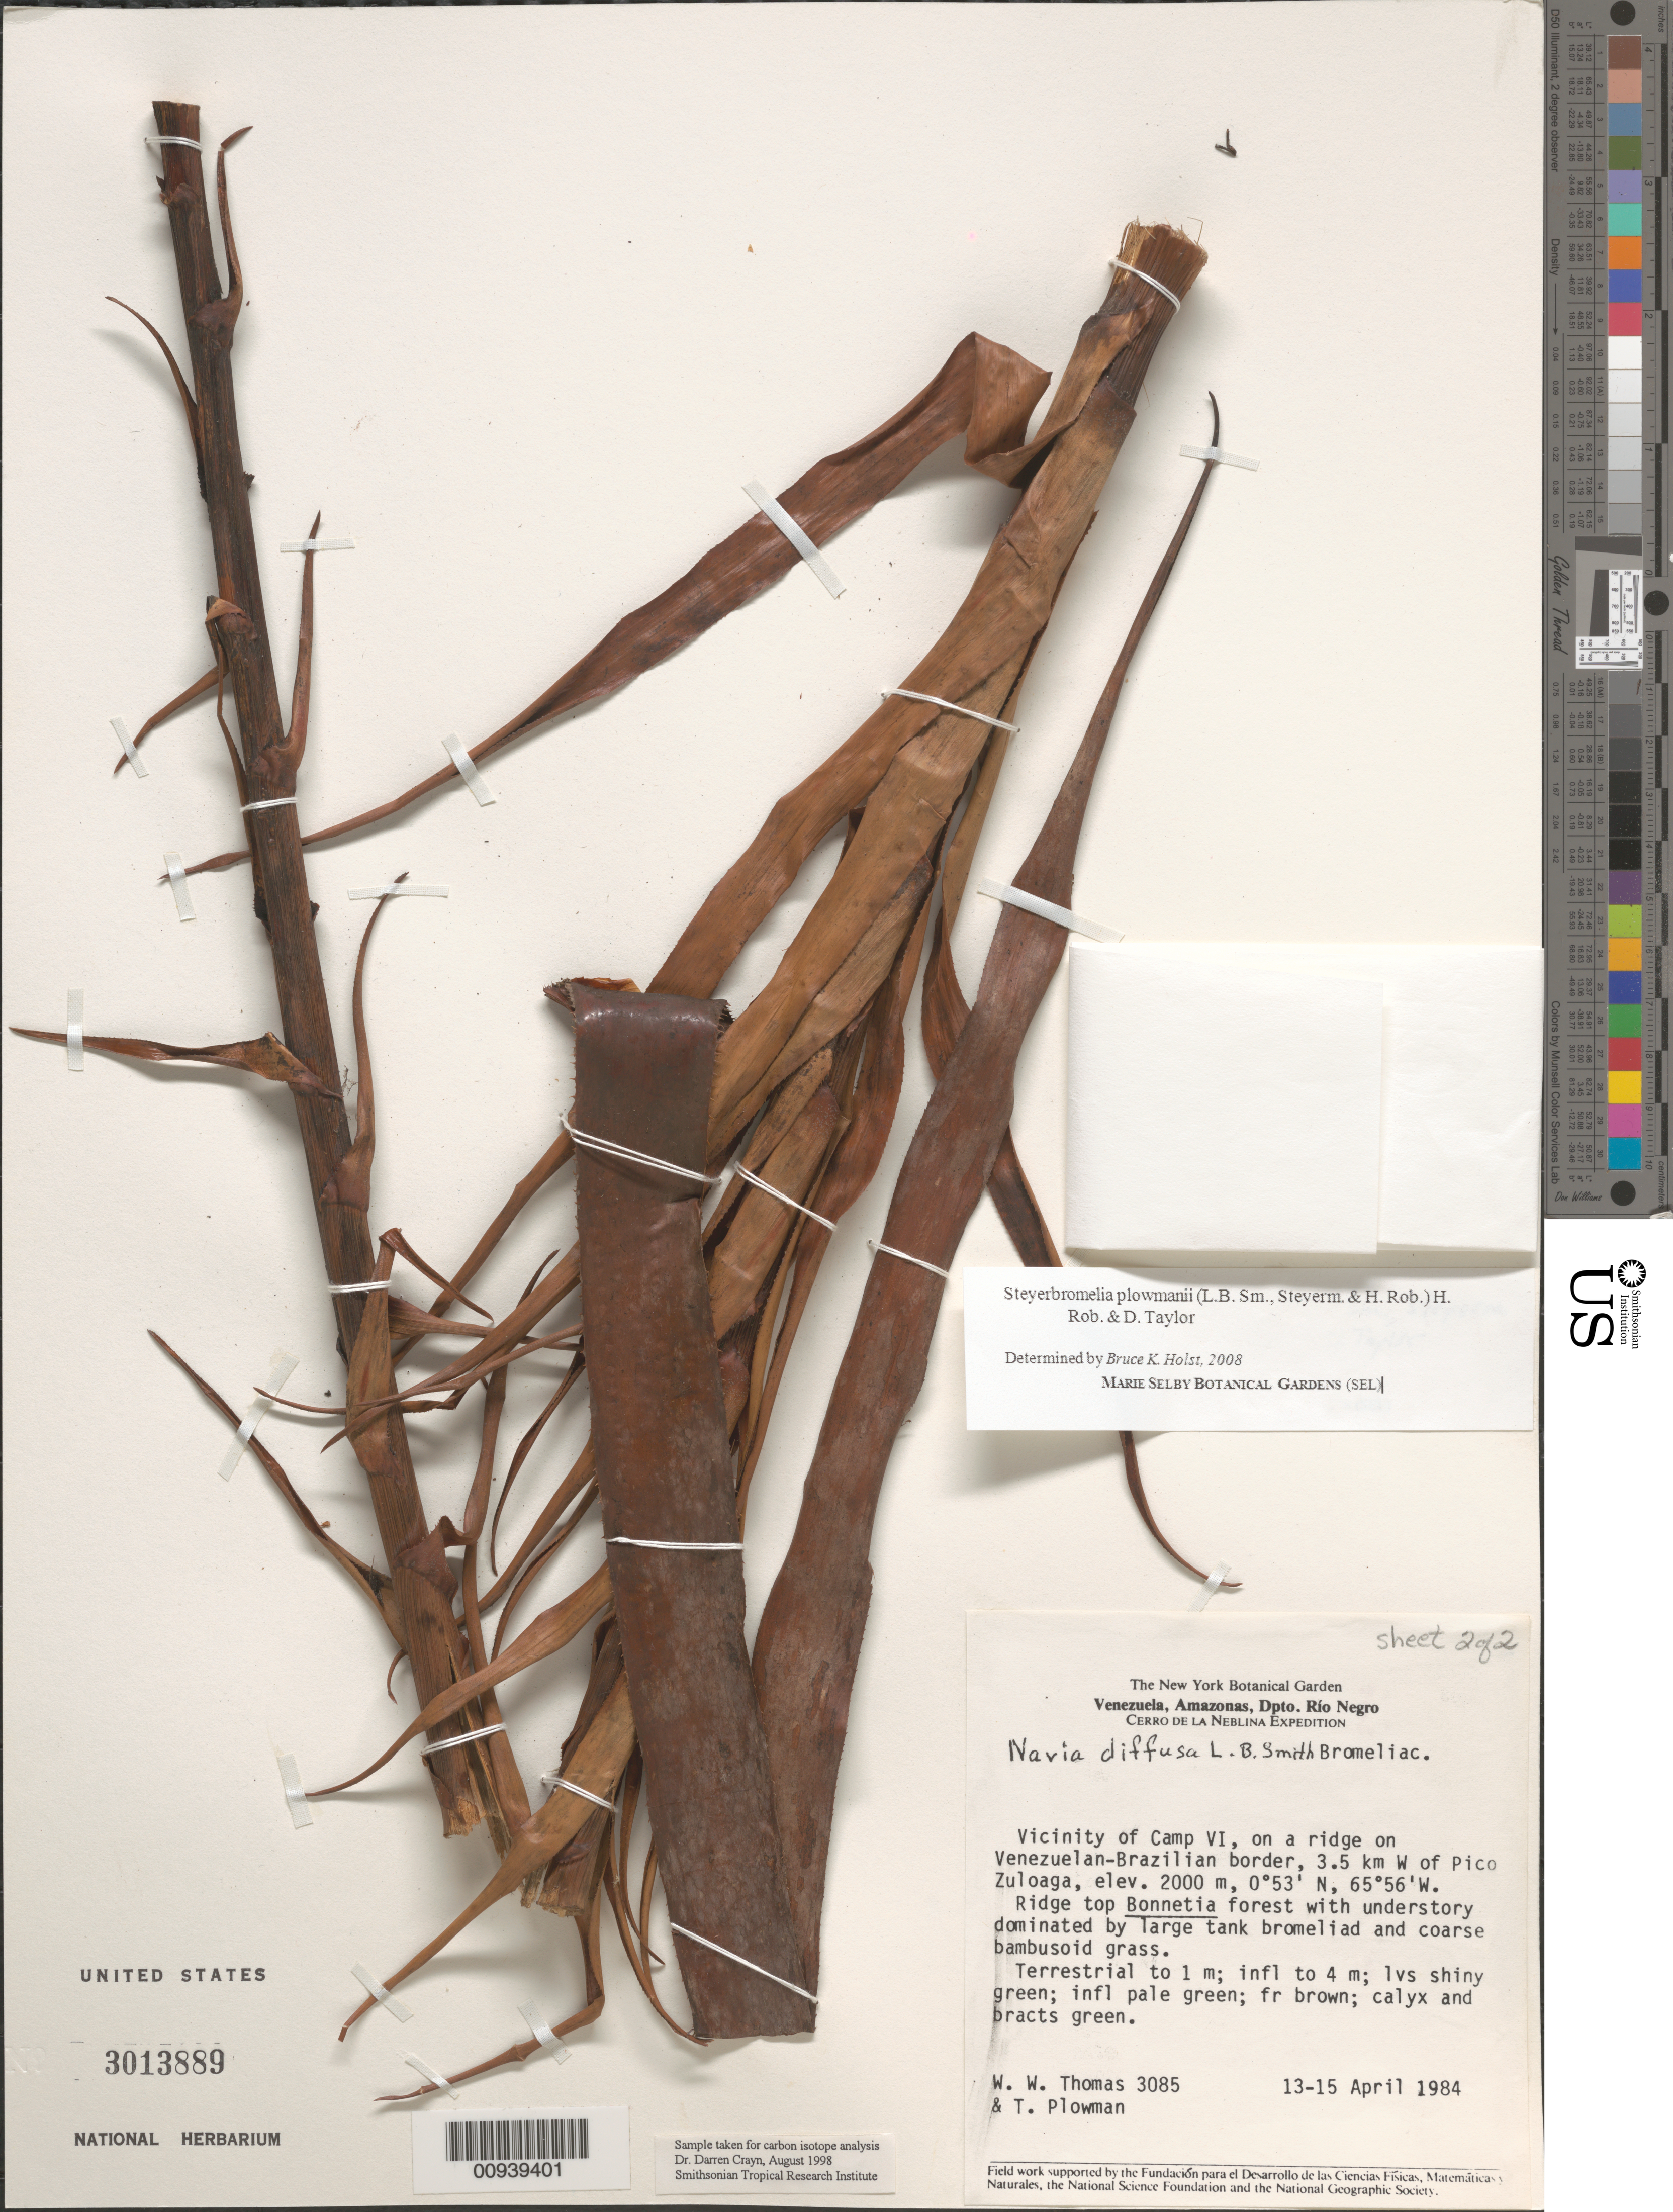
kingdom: Plantae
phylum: Tracheophyta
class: Liliopsida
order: Poales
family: Bromeliaceae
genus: Steyerbromelia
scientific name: Steyerbromelia plowmanii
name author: (L.B. Sm. et al.) H. Rob. & D.C. Taylor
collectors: W. W. Thomas & T. Plowman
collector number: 3085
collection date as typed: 13 Apr 1984 to 15 Apr 1984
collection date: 1984-04-13/1984-04-15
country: Venezuela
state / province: Amazonas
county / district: Rio Negro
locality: Vicinity of camp VI, ridge of Venezuelan - Brazilian border, 3.5. km W of Pico Zuloaga.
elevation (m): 2000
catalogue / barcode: US 3013889